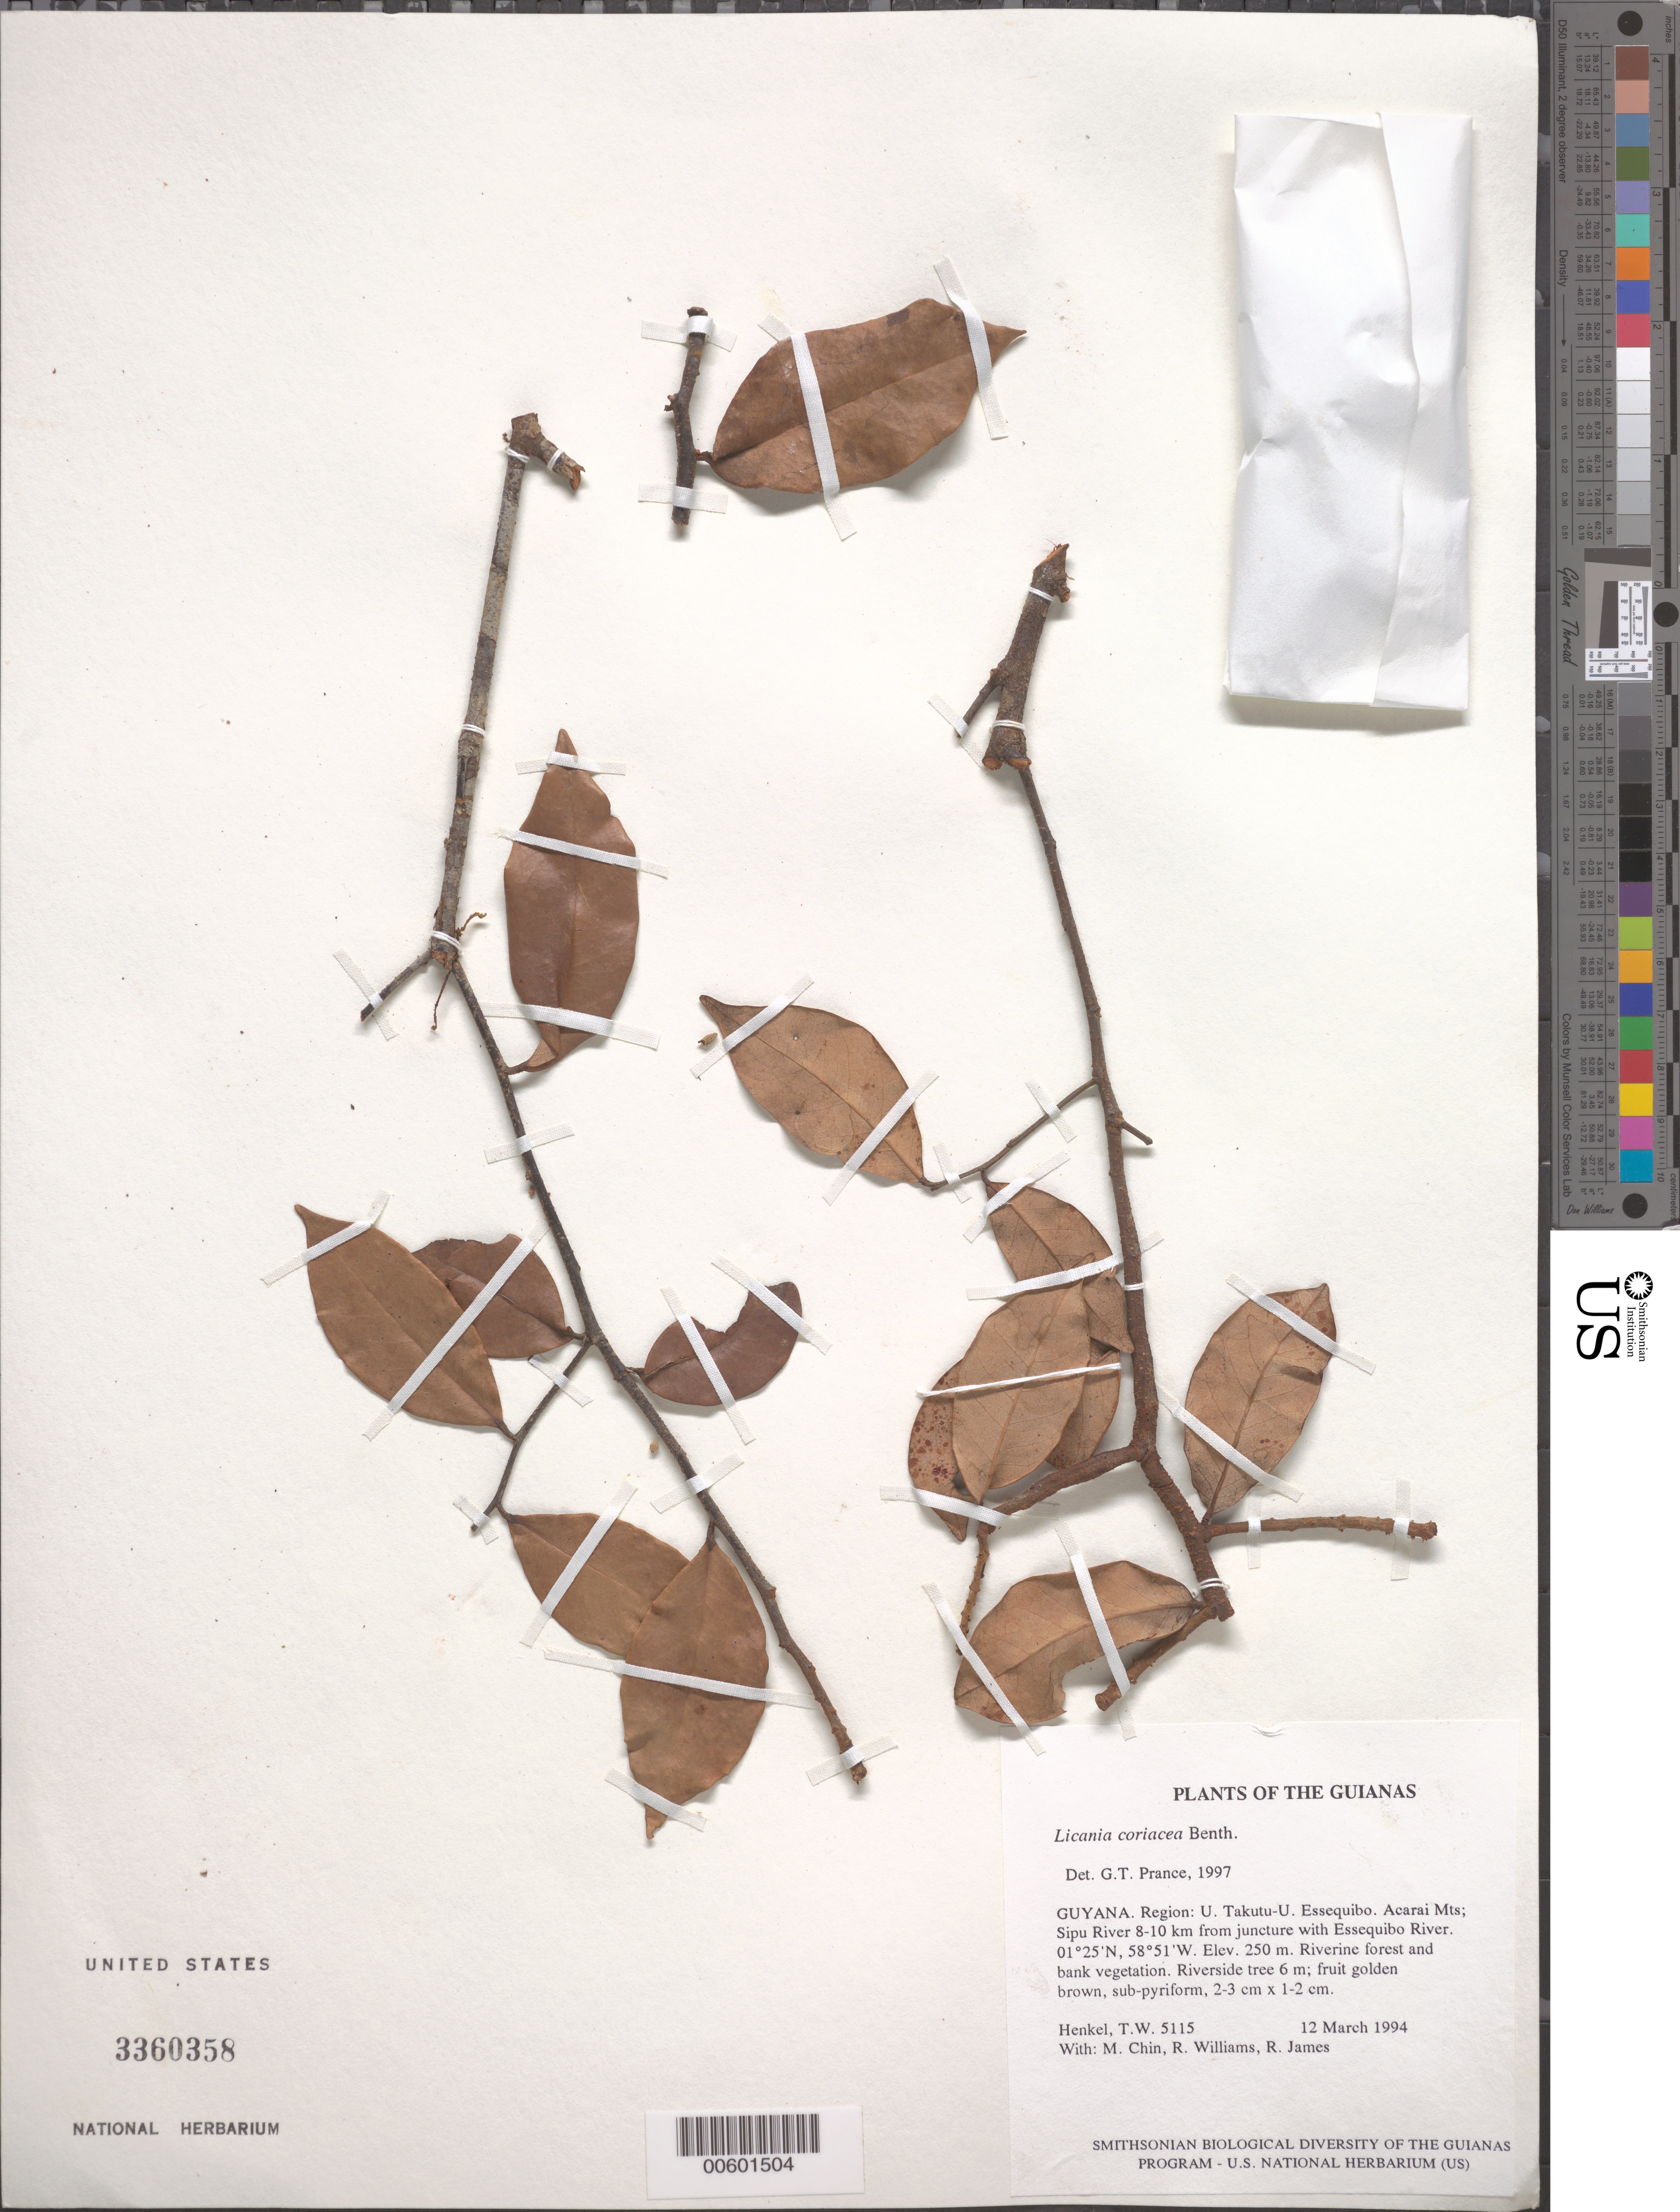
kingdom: Plantae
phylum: Tracheophyta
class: Magnoliopsida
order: Malpighiales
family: Chrysobalanaceae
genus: Licania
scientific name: Licania coriacea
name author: Benth.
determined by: Prance, G. T.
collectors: T. Henkel, M. Chin, R. Williams & R. James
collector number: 5115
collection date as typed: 12 March 1994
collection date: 1994-03-12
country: Guyana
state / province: U. Takutu-U. Essequibo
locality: Acarai Mts; Sipu River 8-10 km from juncture with Essequibo River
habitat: Riverine forest and bank vegetation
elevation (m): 250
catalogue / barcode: US 3360358